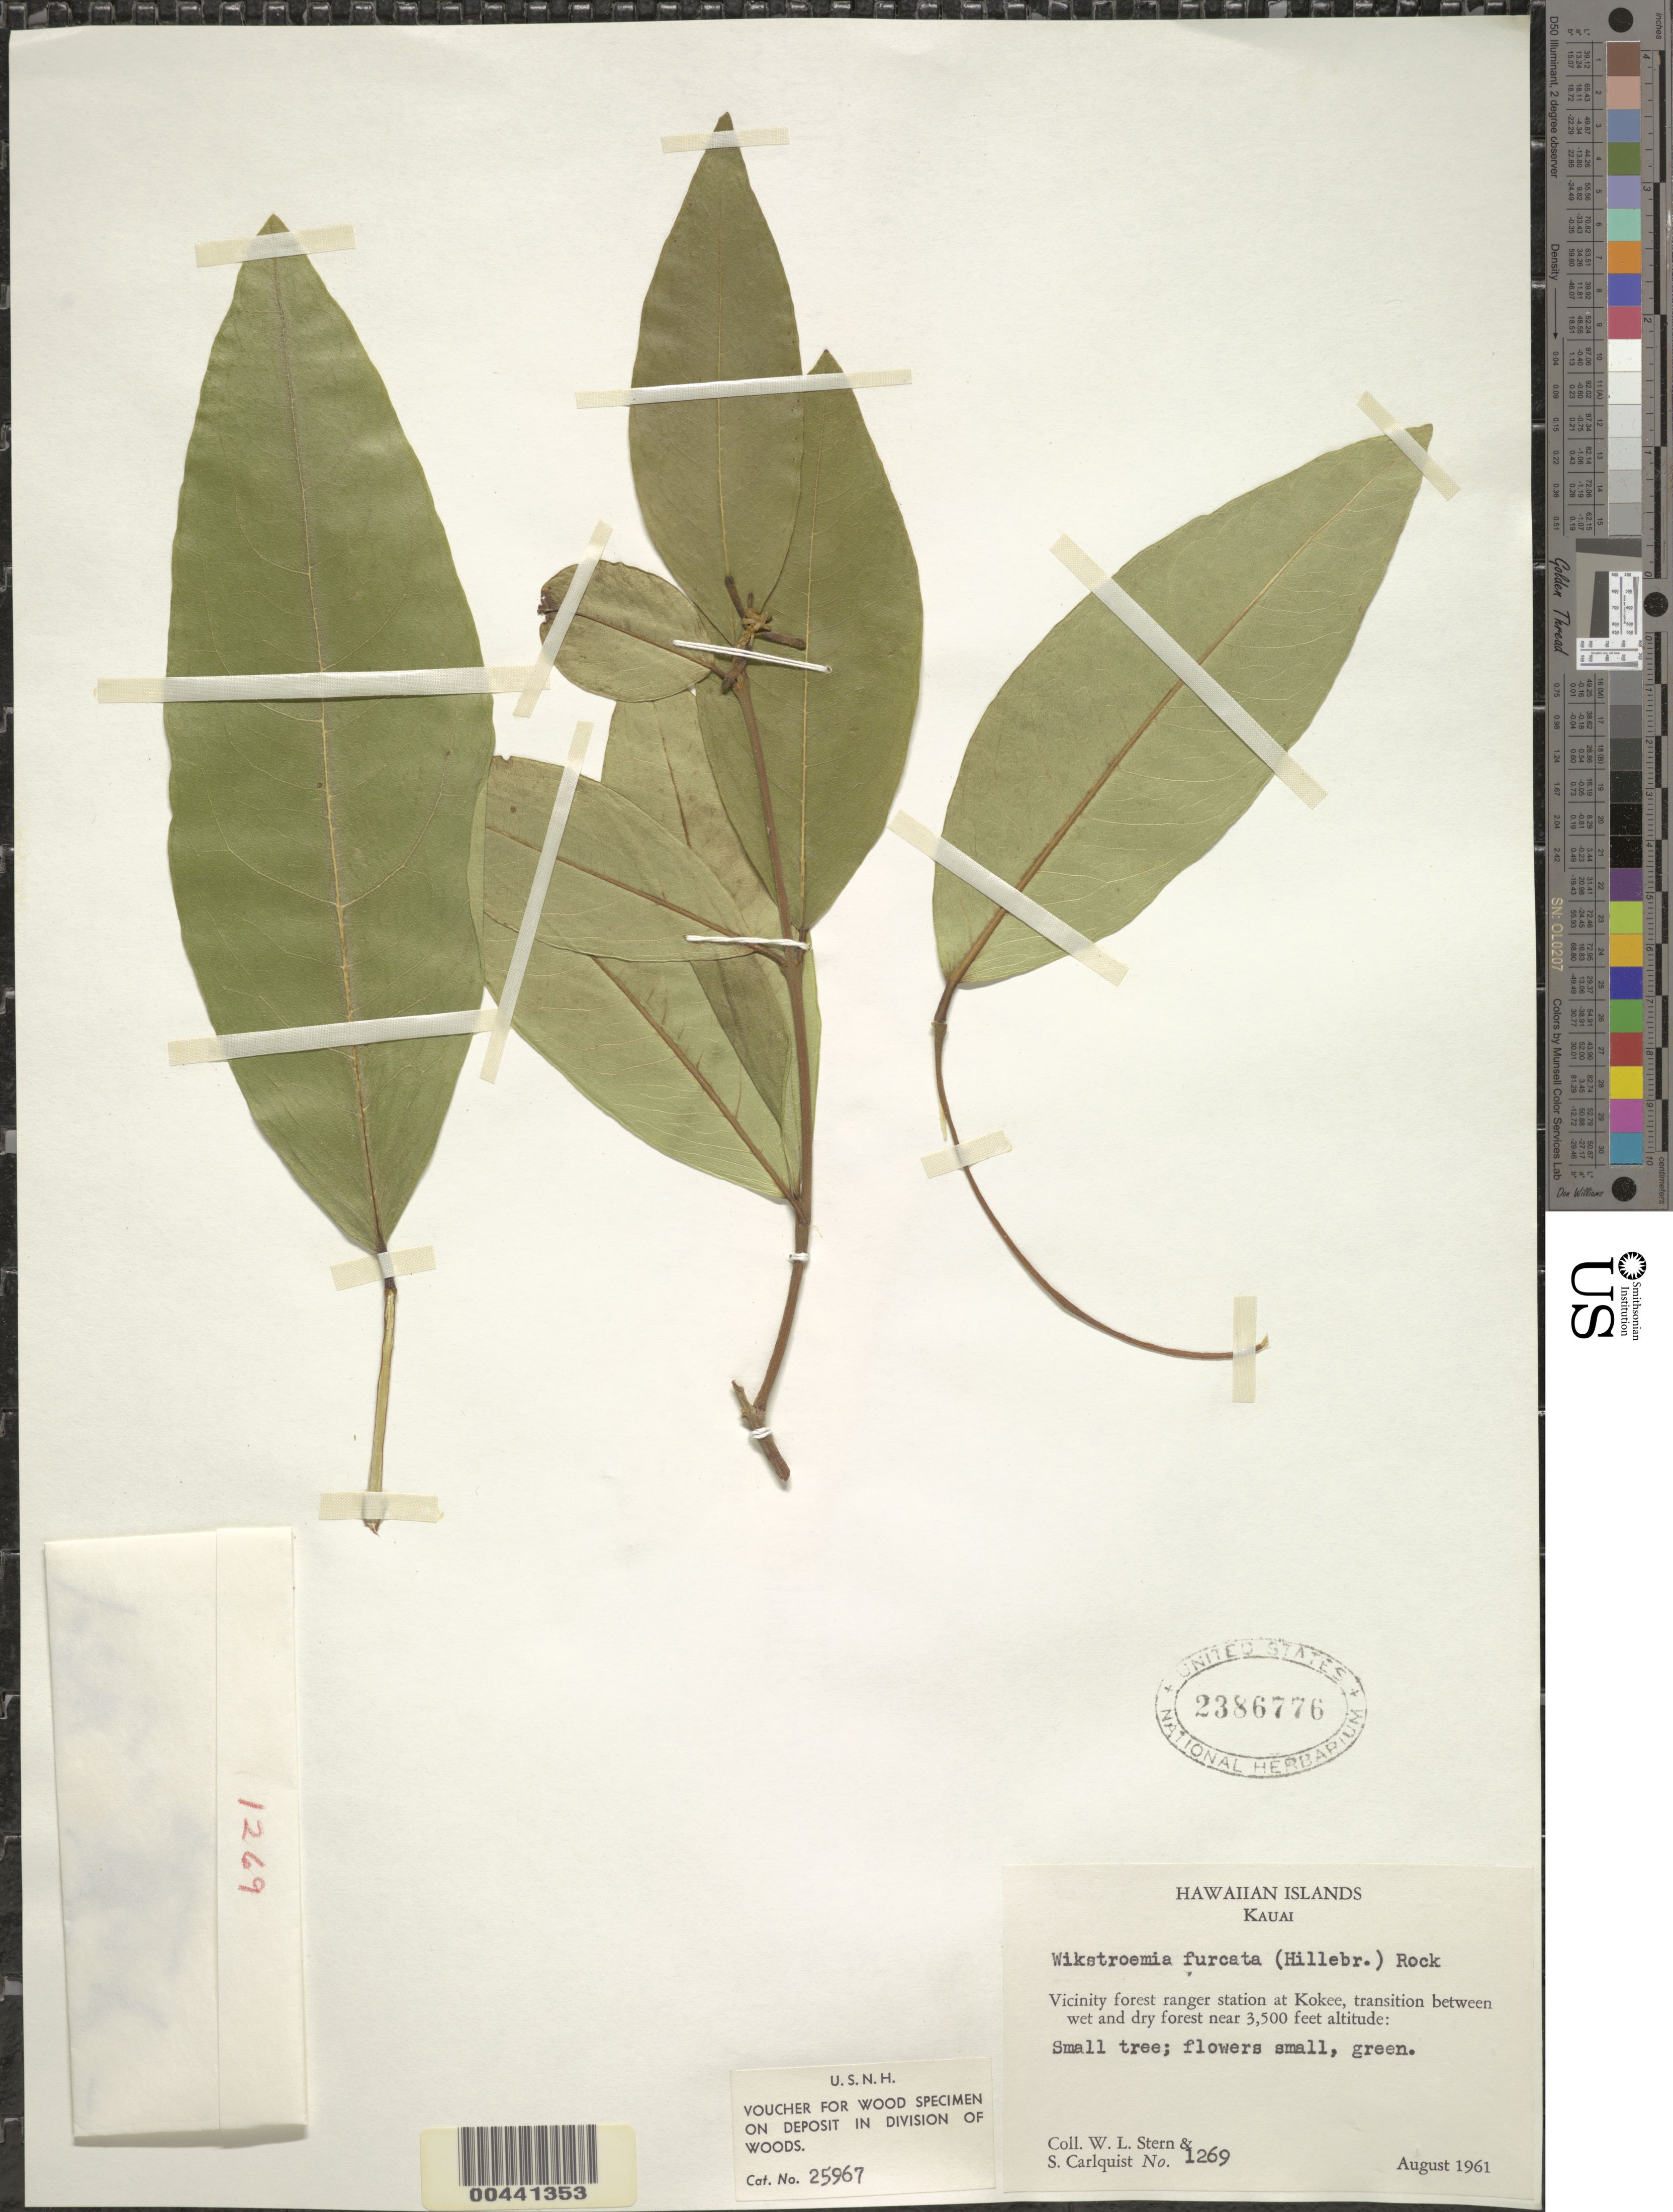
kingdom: Plantae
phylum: Tracheophyta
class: Magnoliopsida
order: Malvales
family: Thymelaeaceae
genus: Wikstroemia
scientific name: Wikstroemia furcata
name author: (Hildebr.) Rock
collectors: W. L. Stern & S. Carlquist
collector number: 1269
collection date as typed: Aug 1961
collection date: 1961-08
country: United States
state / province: Hawaii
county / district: Kauai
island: Kaua'i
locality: Vicinity forest ranger station at Kokee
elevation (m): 1067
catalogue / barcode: US 2386776